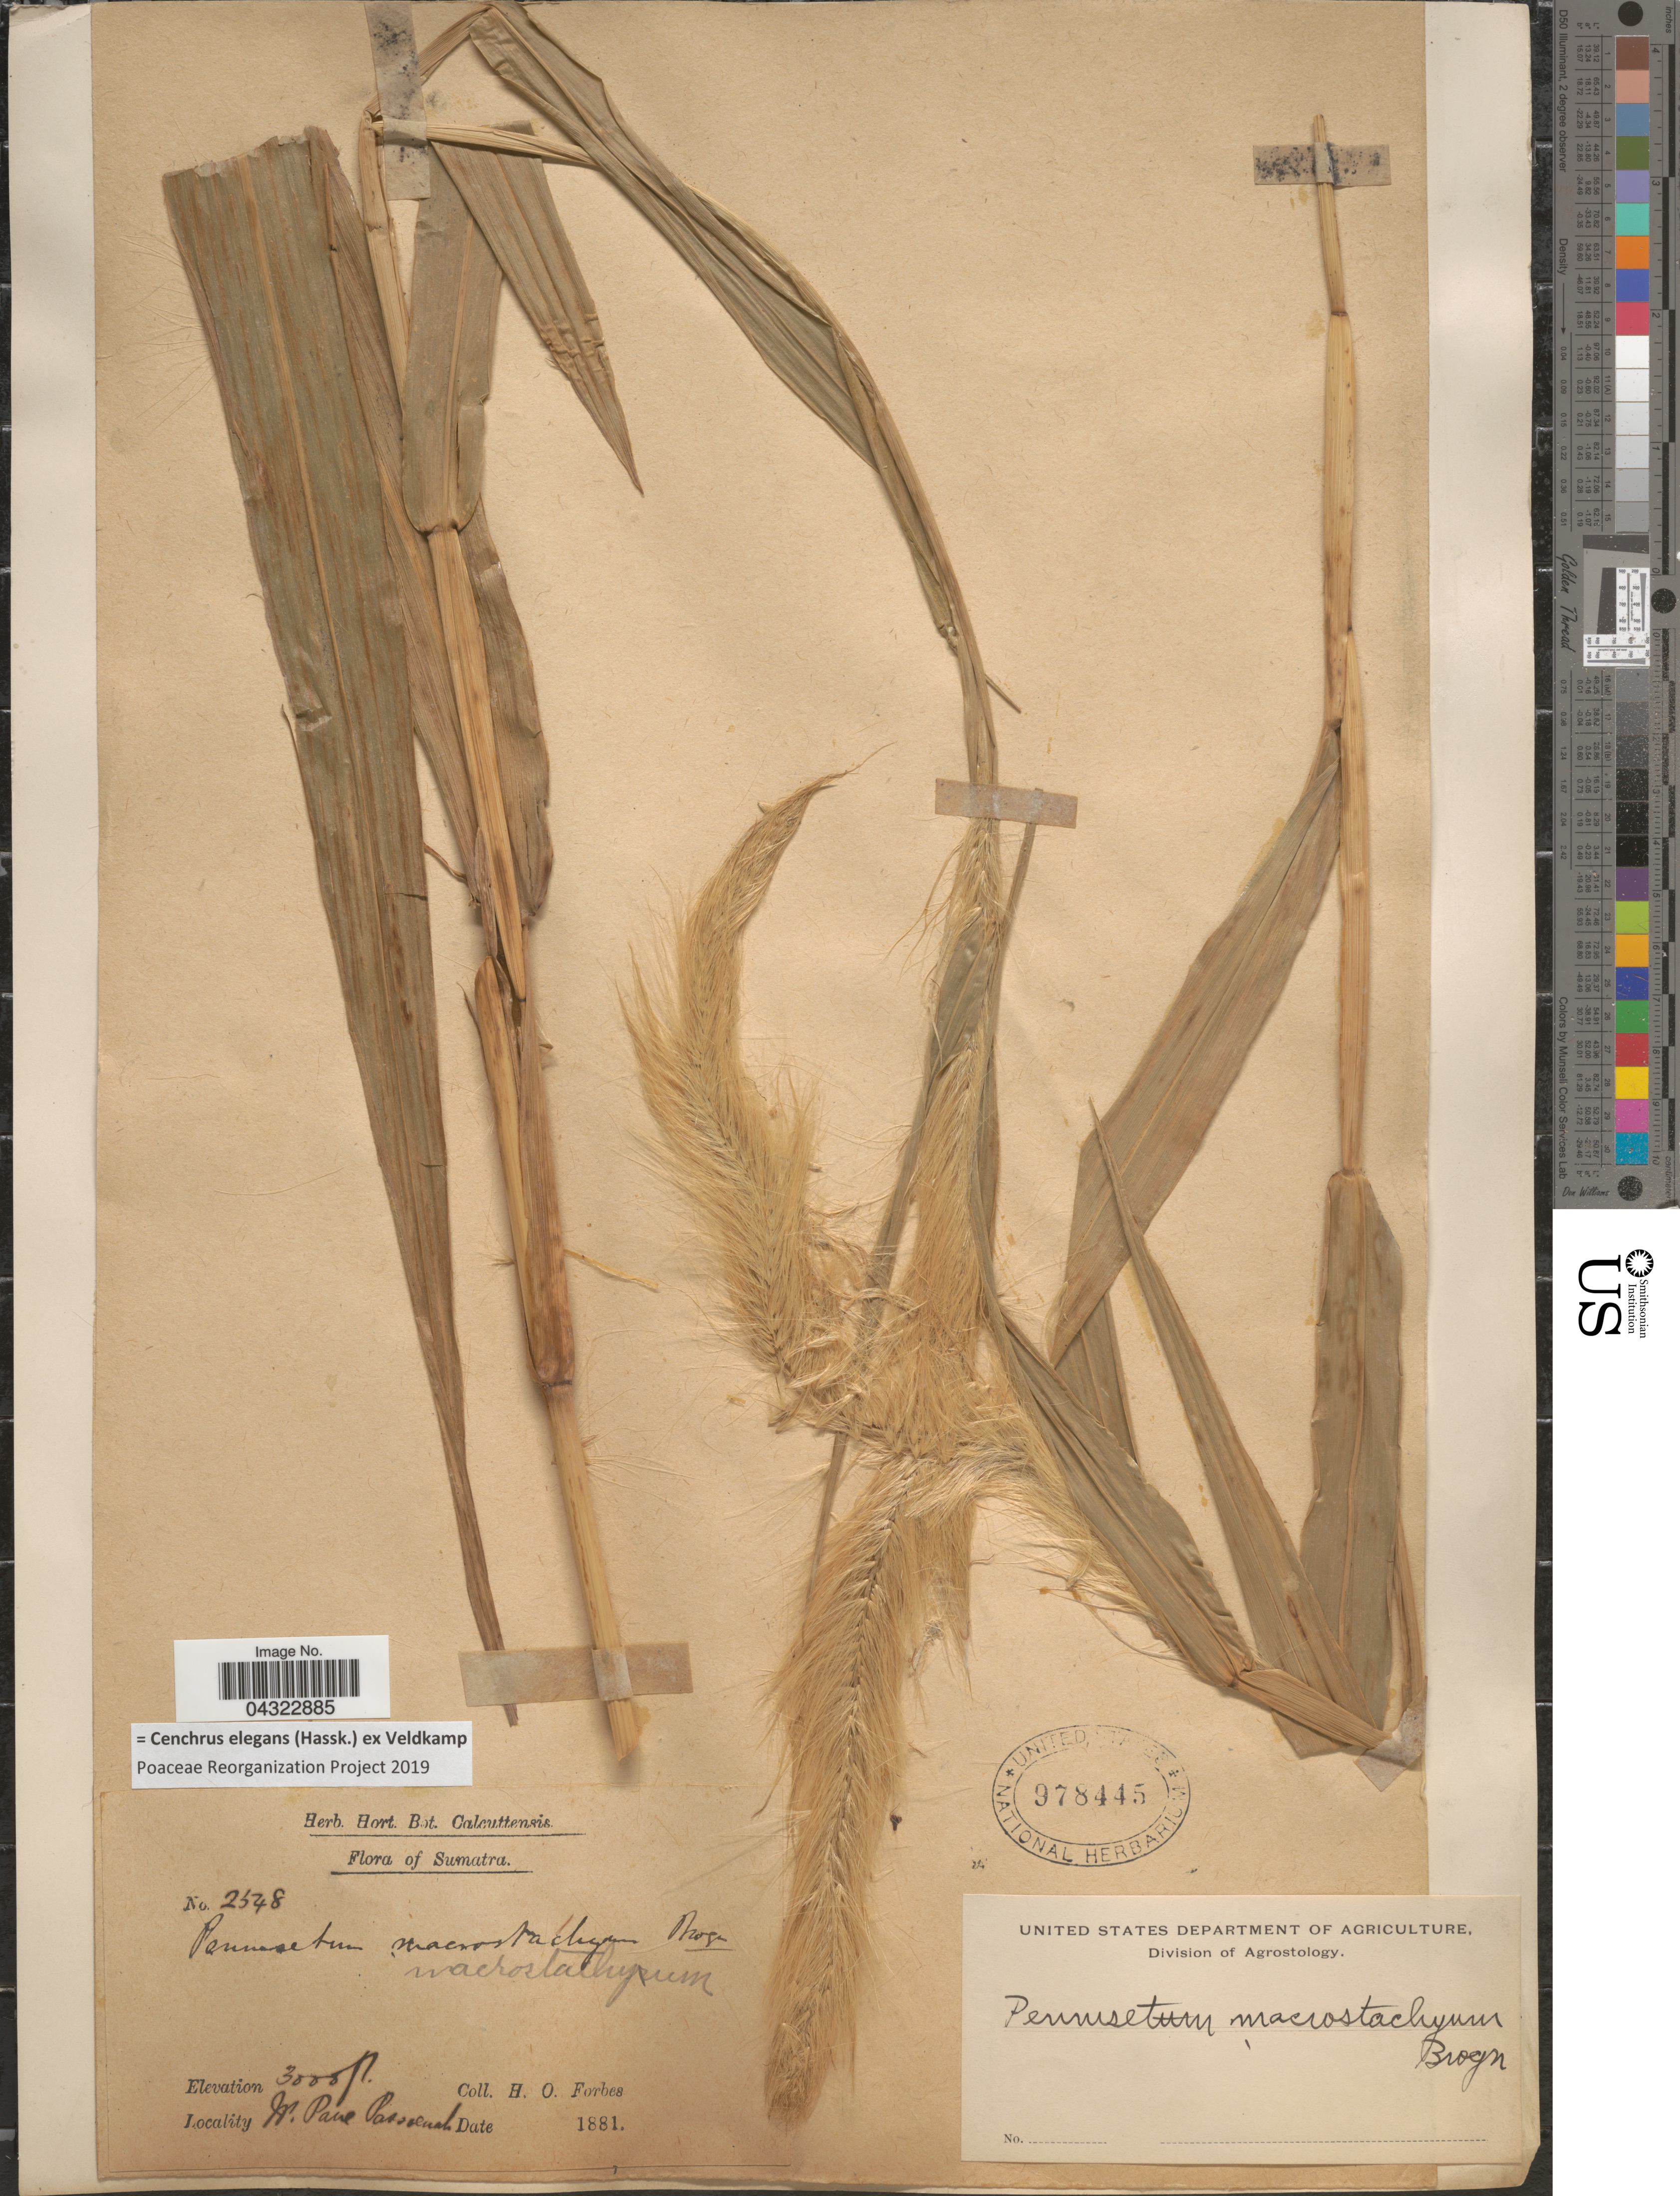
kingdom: Plantae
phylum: Tracheophyta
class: Liliopsida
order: Poales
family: Poaceae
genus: Cenchrus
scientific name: Cenchrus elegans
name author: (Hassk.) Veldkamp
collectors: H. O. Forbes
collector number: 2548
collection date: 1881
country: Indonesia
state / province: Sumatra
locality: W. Pane[interpreted] [illegible text].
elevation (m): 914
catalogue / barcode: US 978445